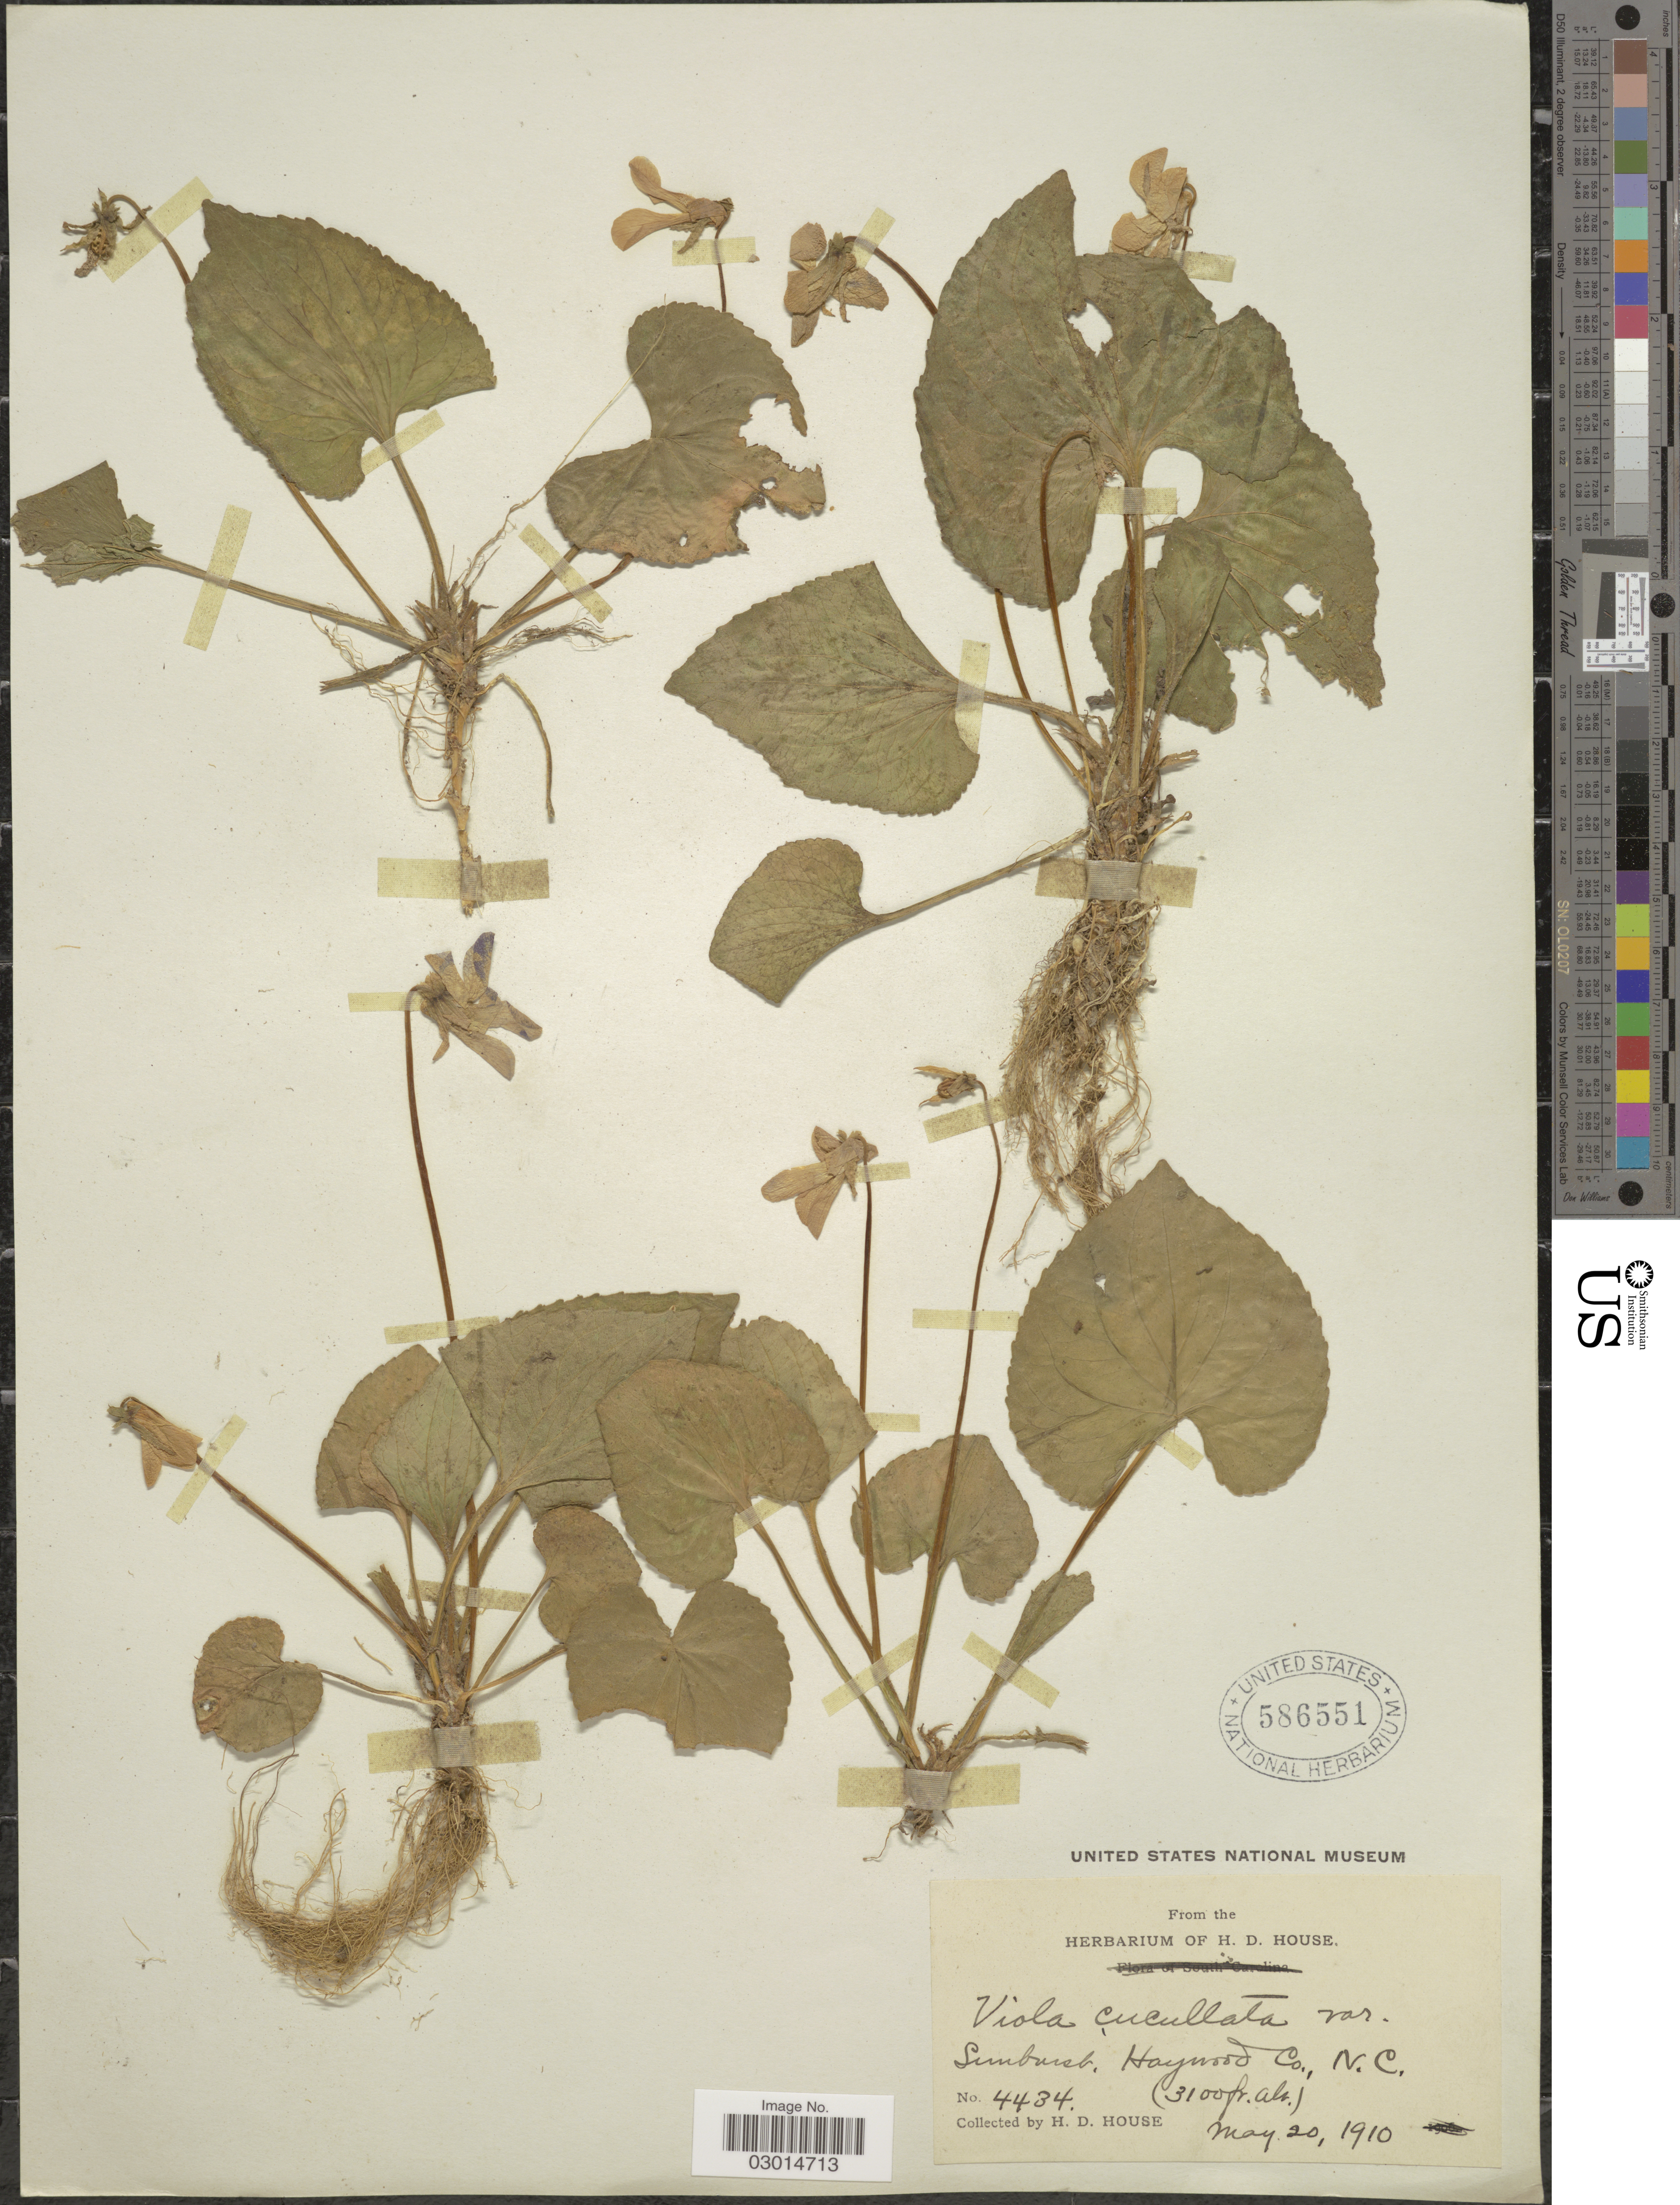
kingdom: Plantae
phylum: Tracheophyta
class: Magnoliopsida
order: Malpighiales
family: Violaceae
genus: Viola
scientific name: Viola cucullata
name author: Aiton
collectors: H. D. House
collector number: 4434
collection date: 1910-05-20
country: United States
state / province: North Carolina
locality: Sunburst, Haywood Co.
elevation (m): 945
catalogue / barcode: US 586551